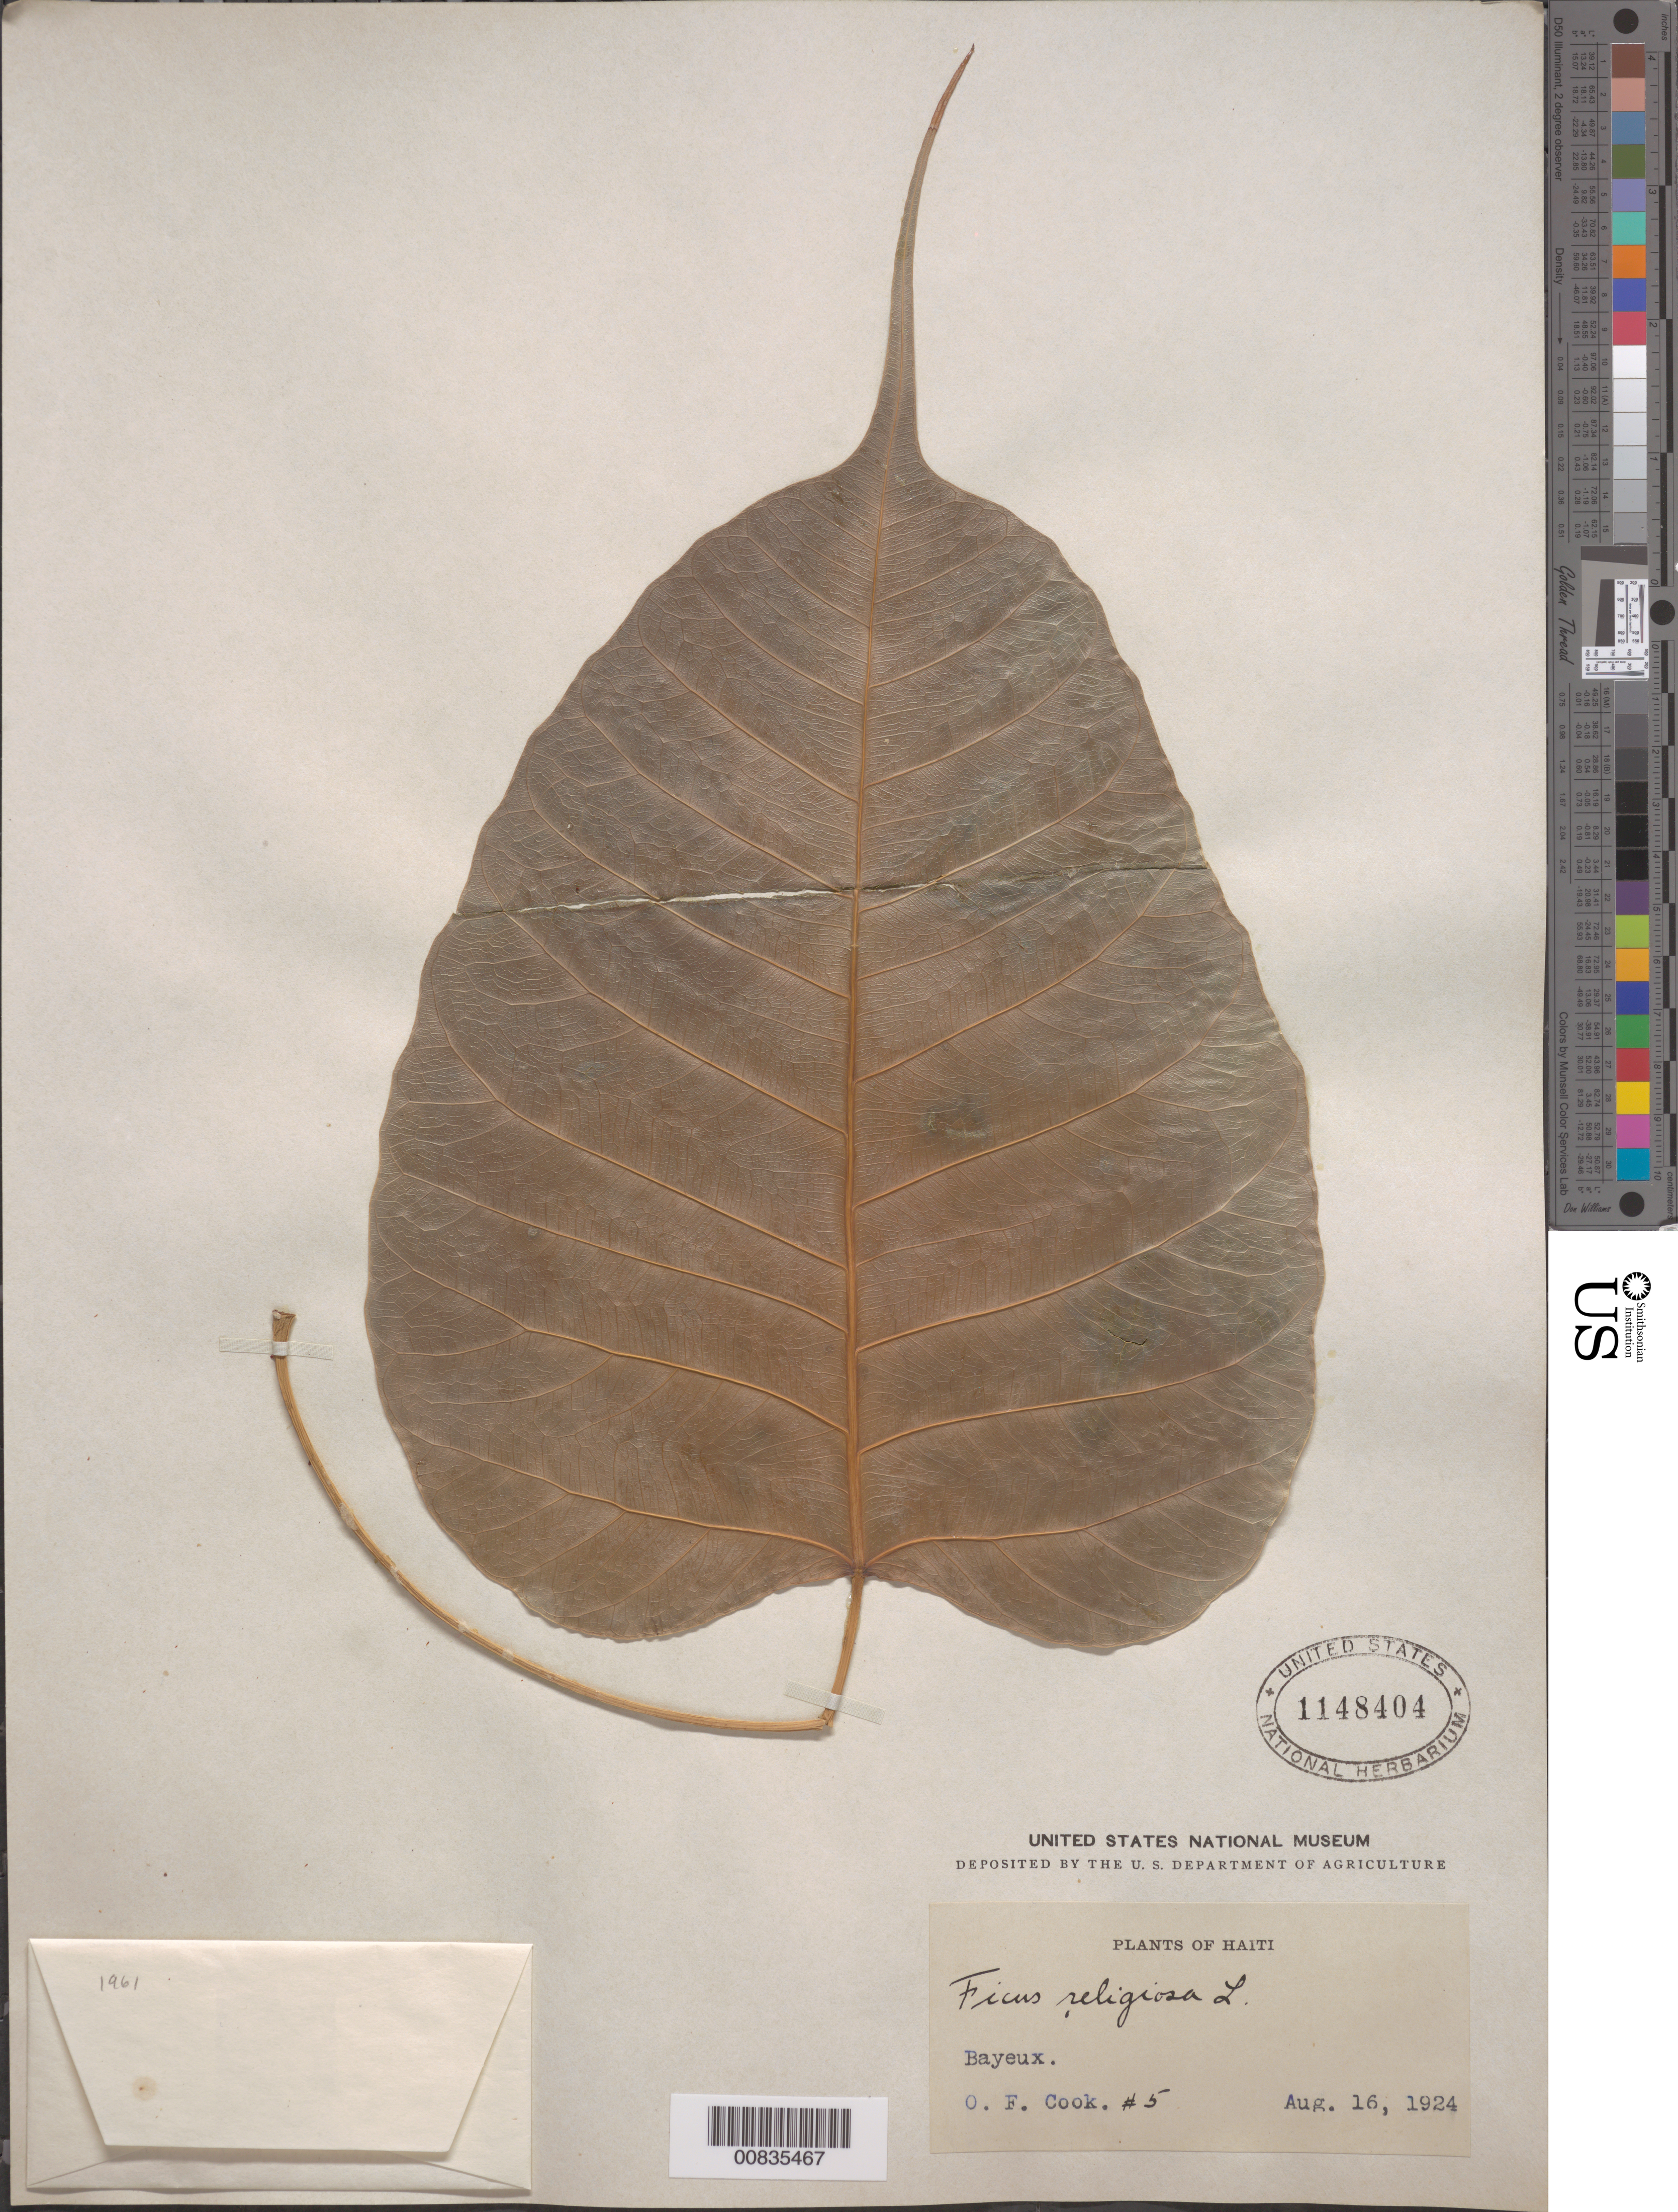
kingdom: Plantae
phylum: Tracheophyta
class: Magnoliopsida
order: Rosales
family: Moraceae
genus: Ficus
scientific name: Ficus religiosa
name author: L.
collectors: O. F. Cook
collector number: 5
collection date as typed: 16 Aug 1924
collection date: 1924-08-16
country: Haiti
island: Hispaniola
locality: Bayeux.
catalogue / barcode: US 1148404